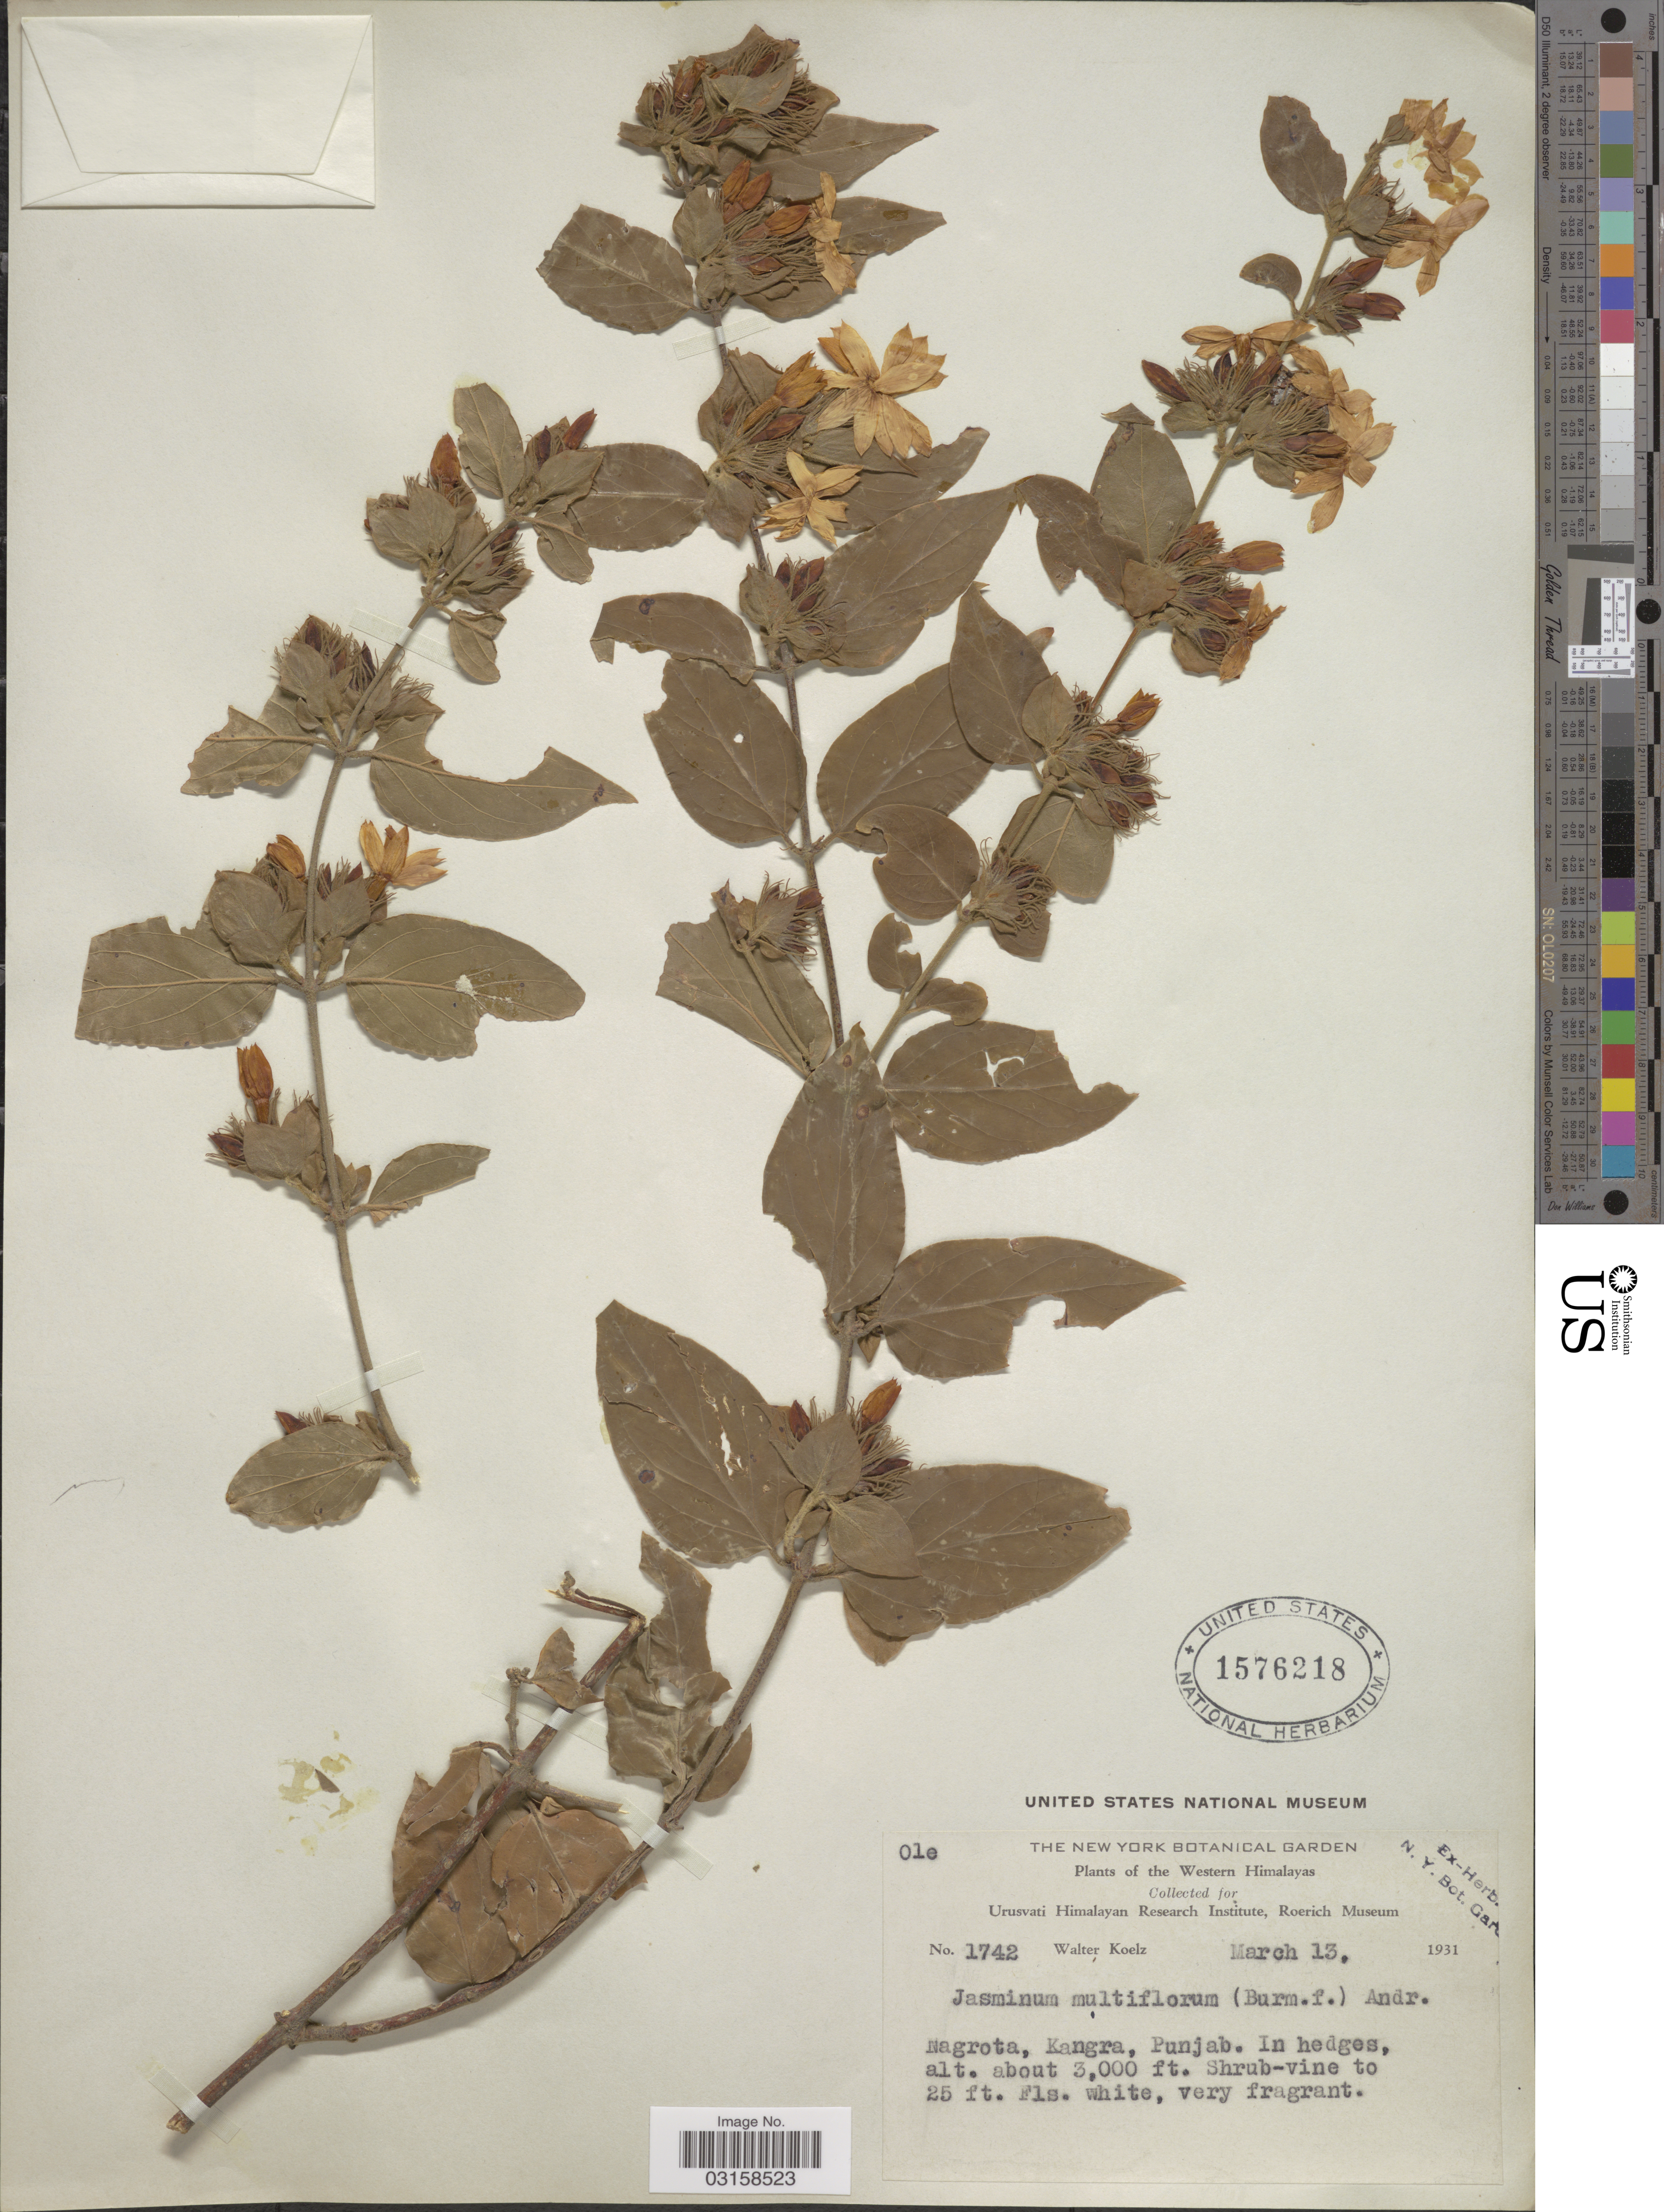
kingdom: Plantae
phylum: Tracheophyta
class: Magnoliopsida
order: Lamiales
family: Oleaceae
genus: Jasminum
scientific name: Jasminum multiflorum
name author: (Burm. f.) Andrews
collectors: W. N. Koelz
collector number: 1742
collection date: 1931-03-13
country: India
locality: Western Himalayas. Nagrota, Kangra.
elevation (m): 914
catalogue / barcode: US 1576218